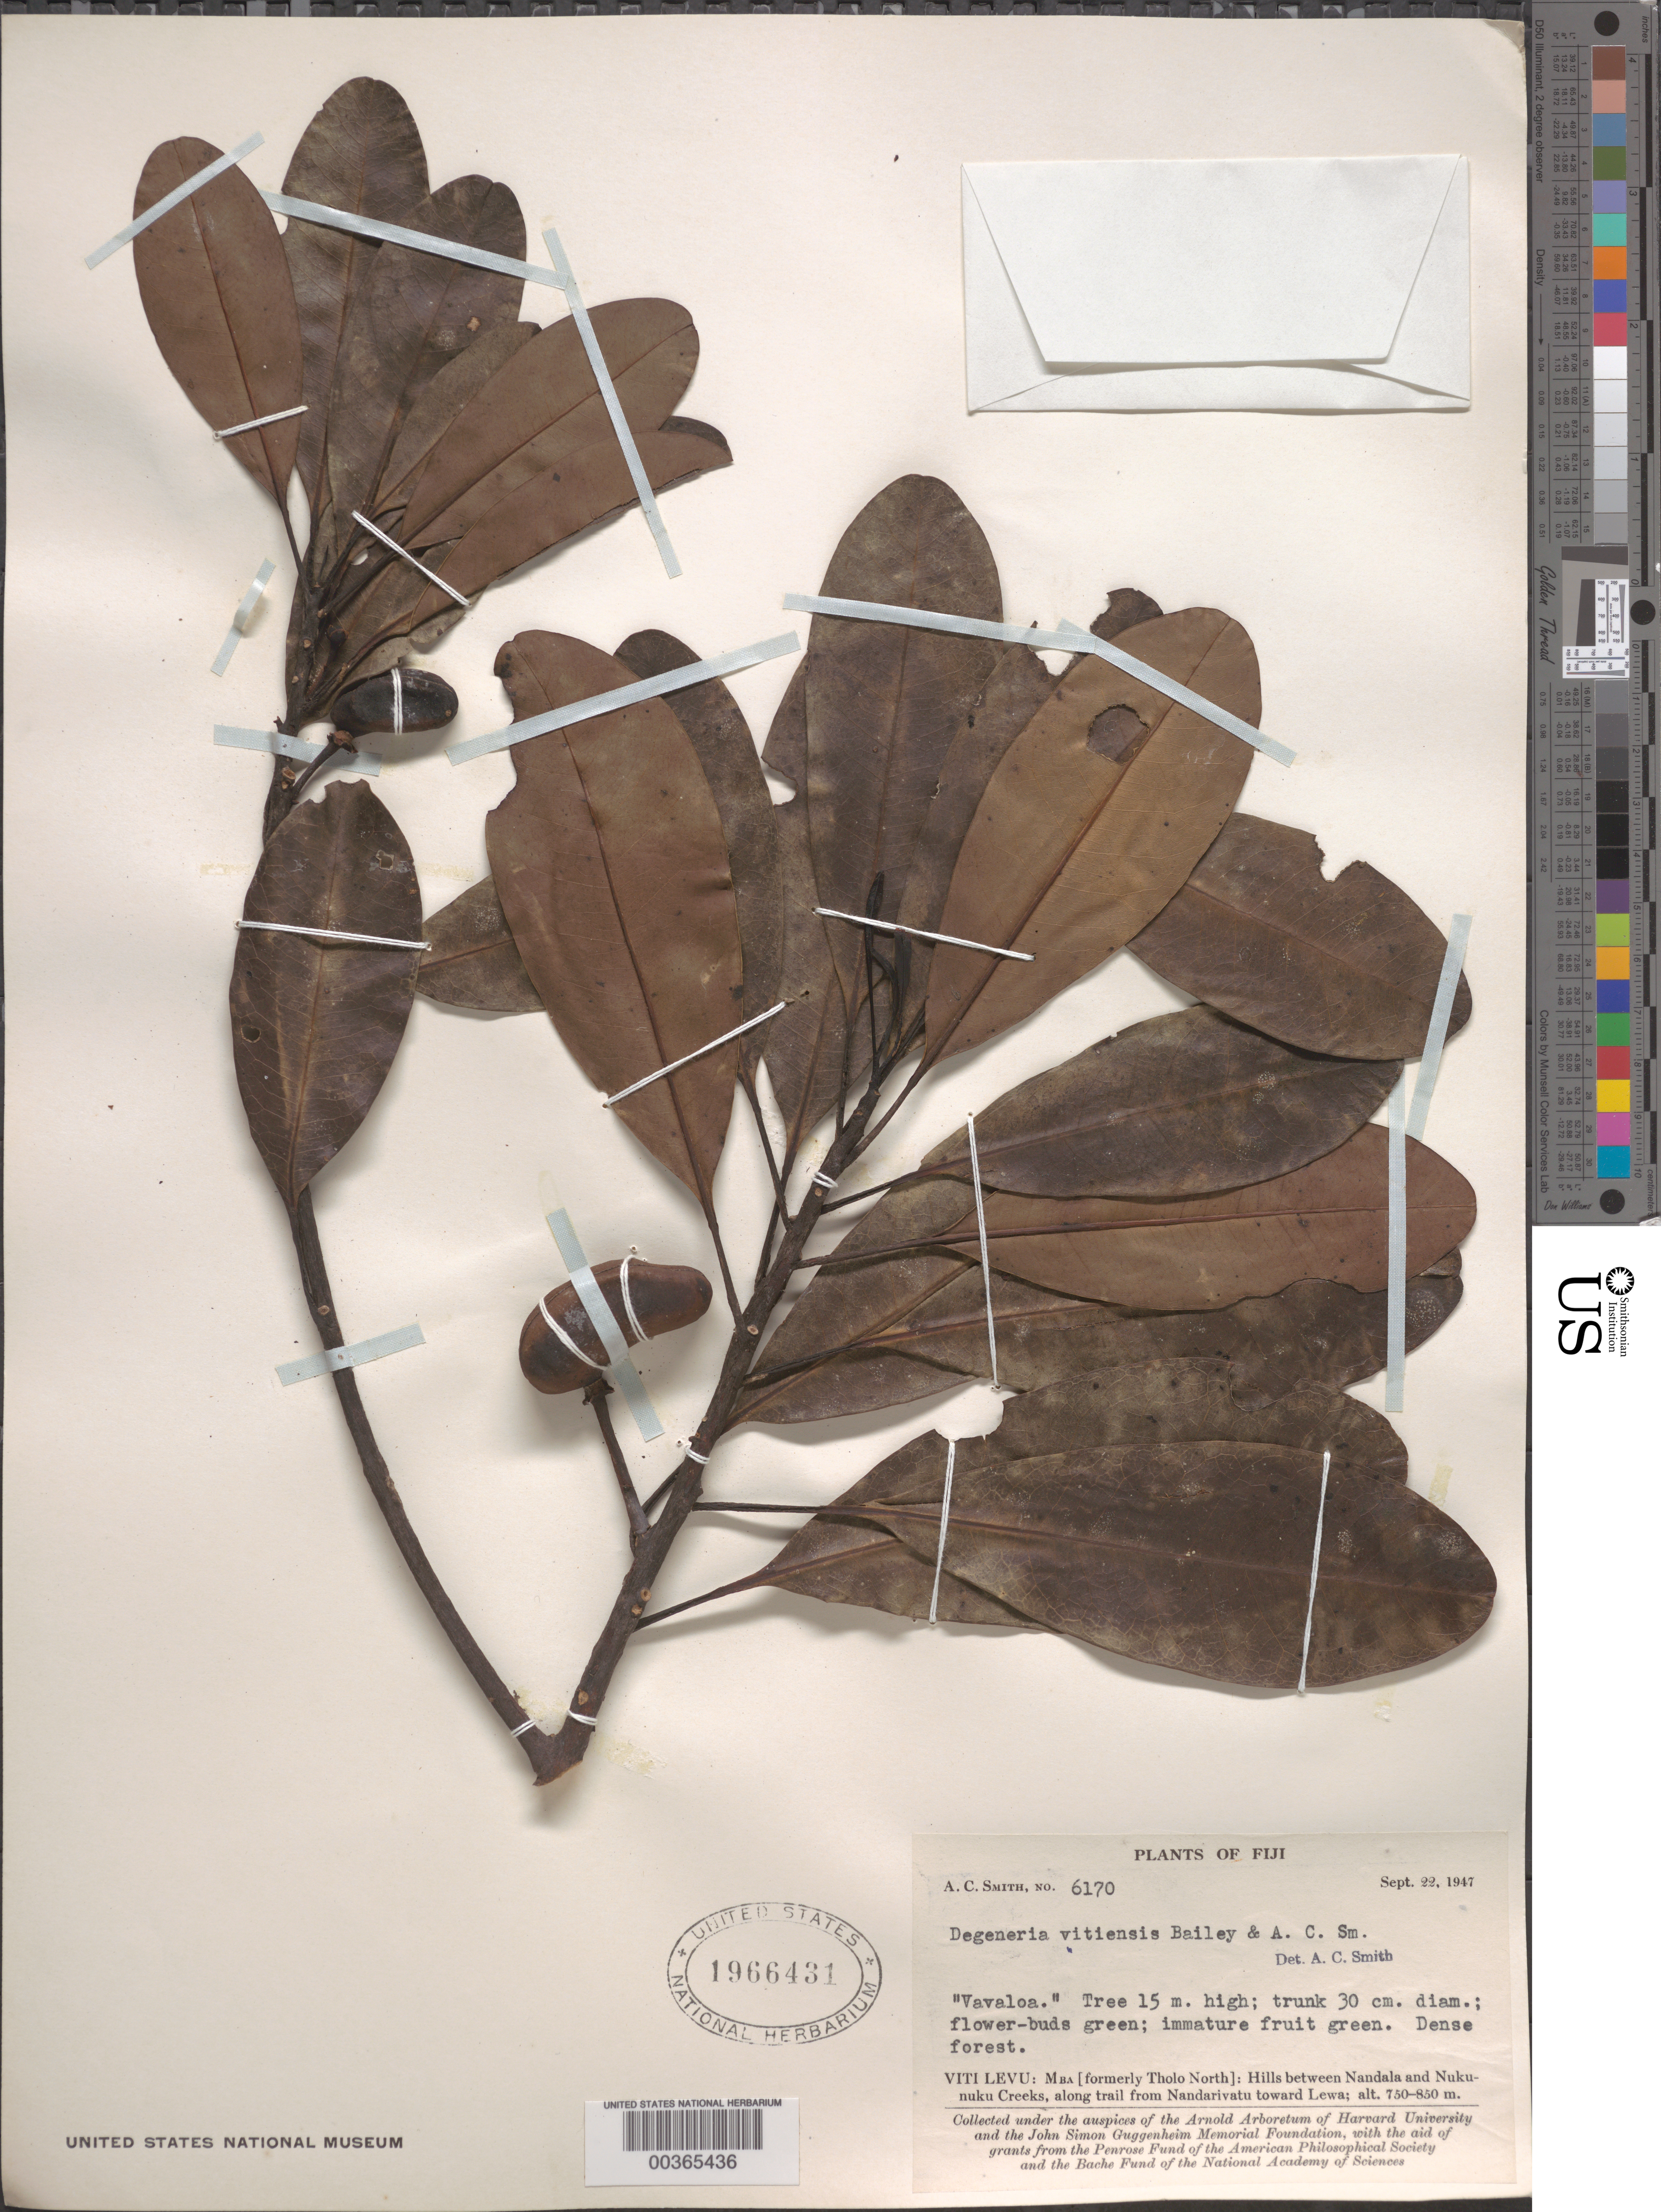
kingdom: Plantae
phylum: Tracheophyta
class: Magnoliopsida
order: Magnoliales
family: Degeneriaceae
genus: Degeneria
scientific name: Degeneria vitiensis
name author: L.W. Bailey & A.C. Sm.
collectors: A. C. Smith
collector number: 6170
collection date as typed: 22 Sep 1947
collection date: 1947-09-22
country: Fiji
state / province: Western Division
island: Viti Levu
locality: Mba Prov., between Nandala and Nukunuku Creeks, trail from Nandarivatu toward Lewa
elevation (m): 750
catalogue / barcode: US 1966431